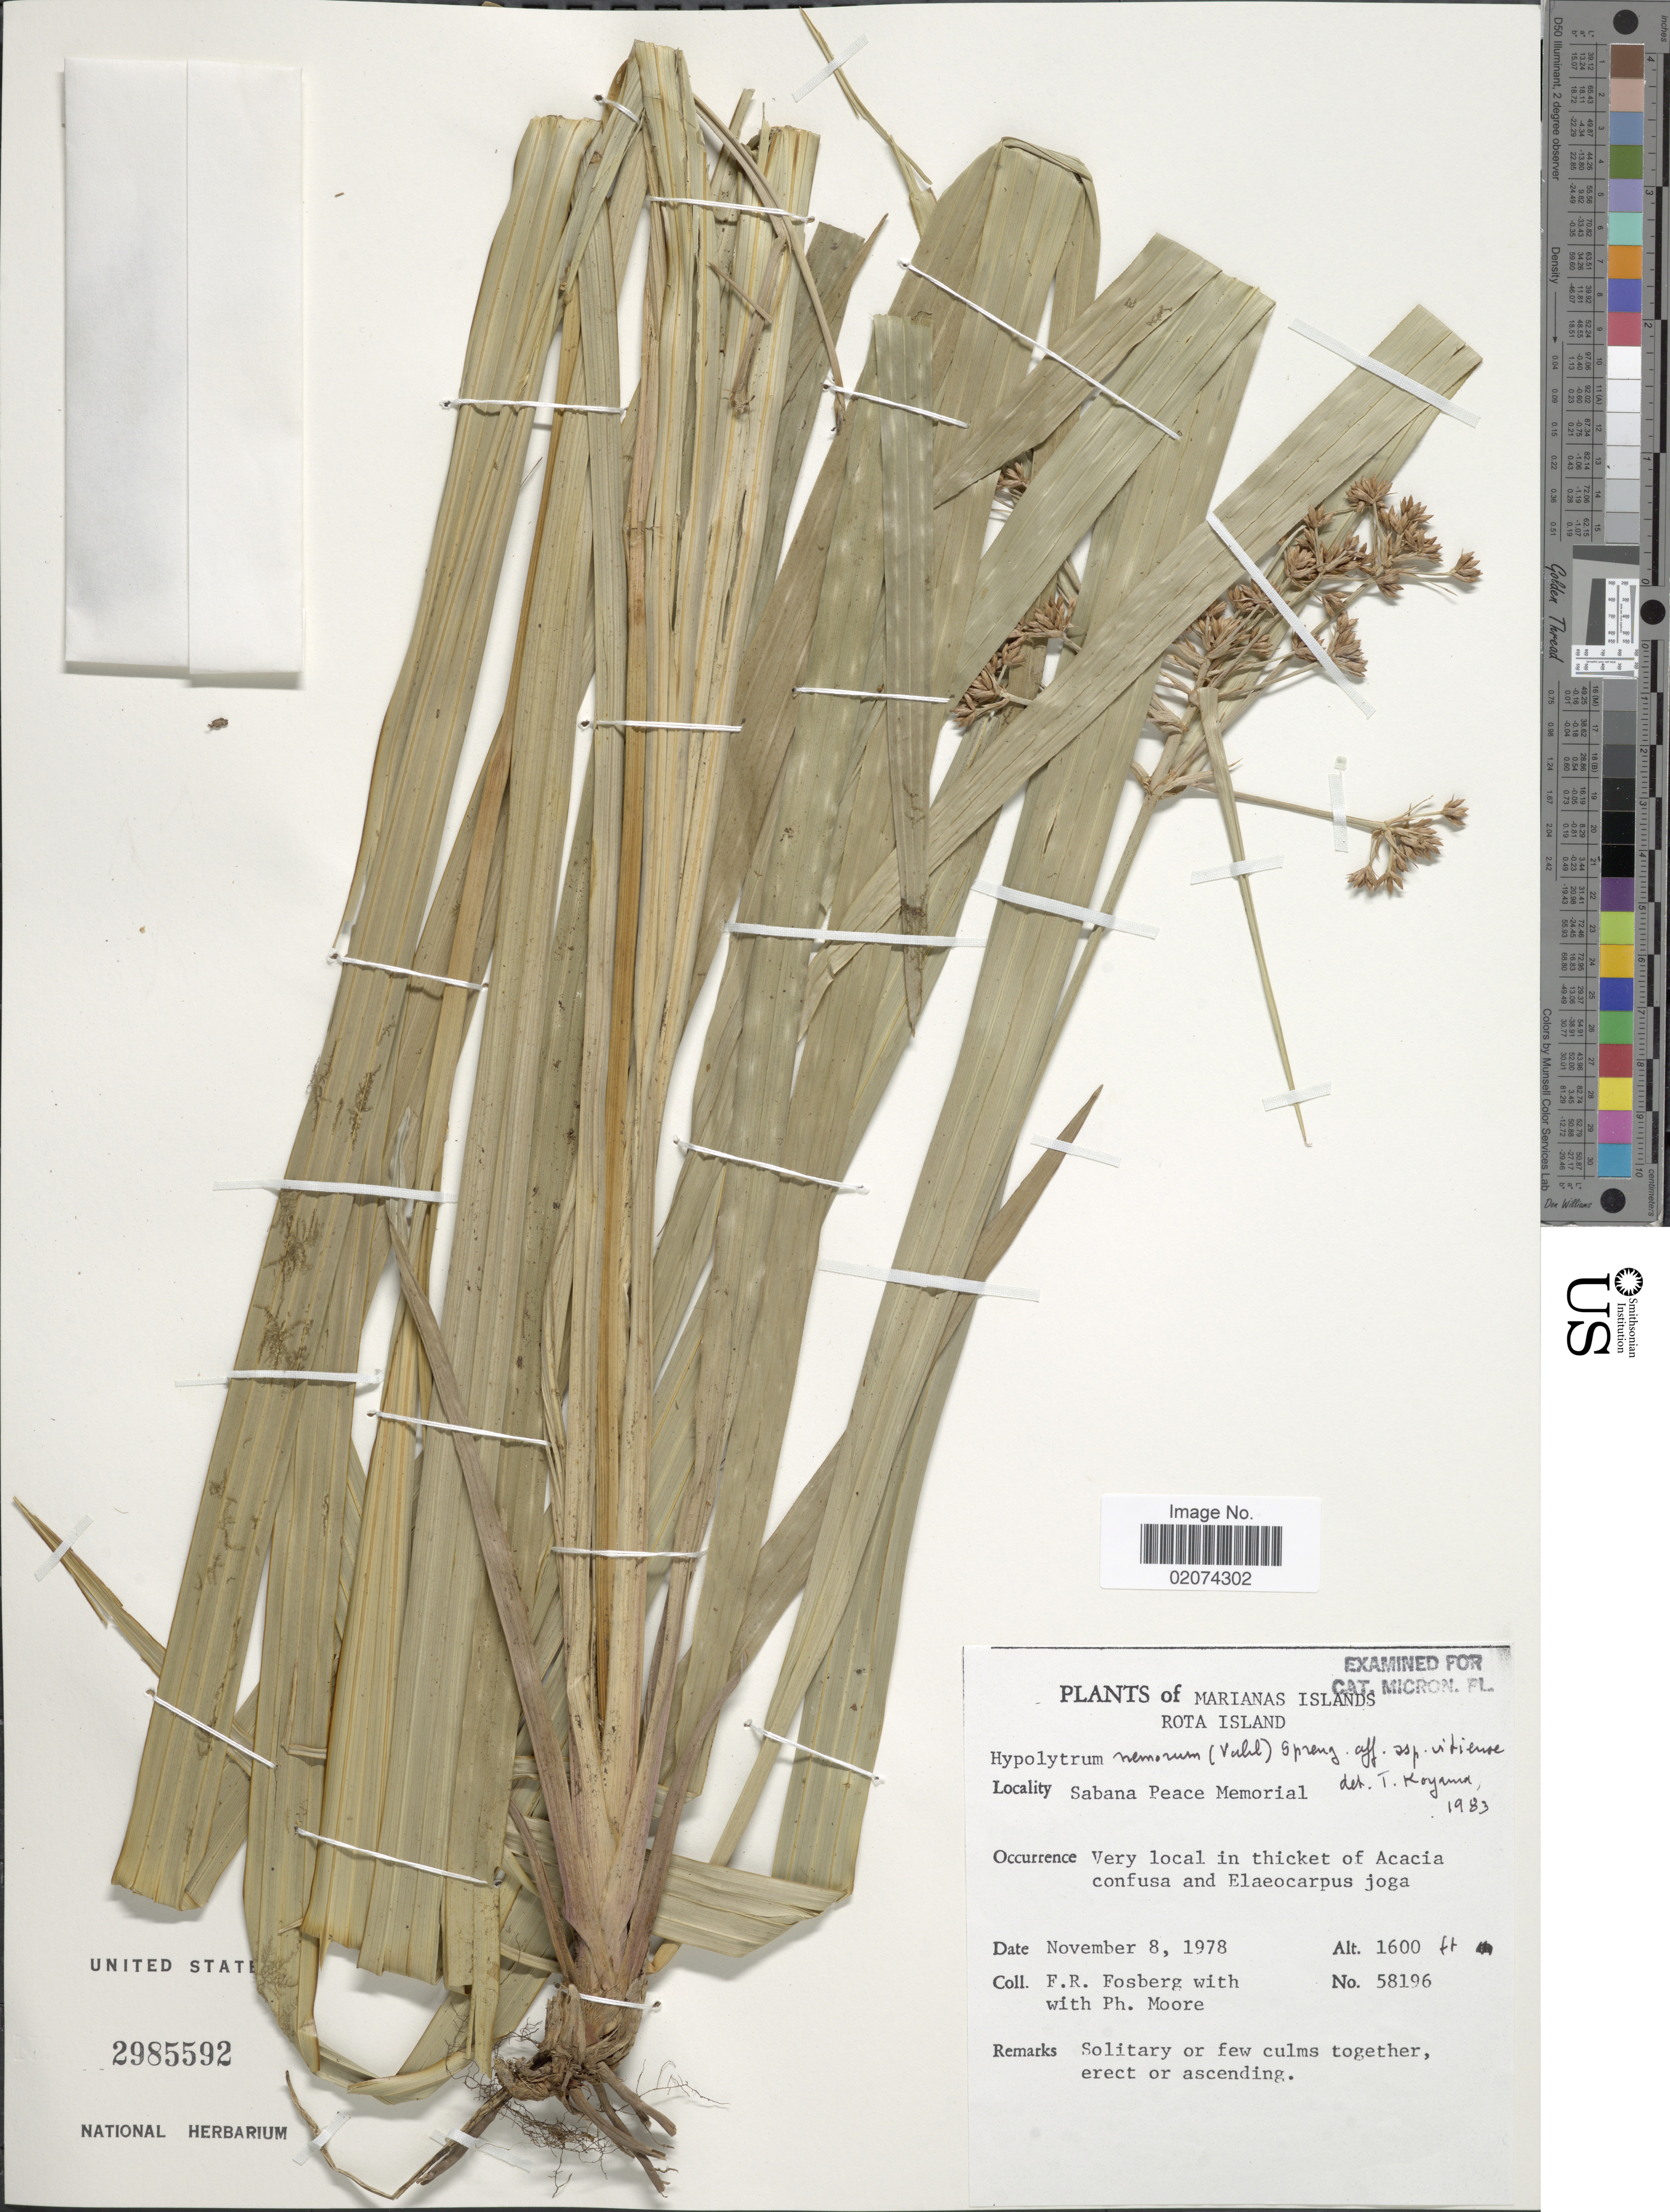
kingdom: Plantae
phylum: Tracheophyta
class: Liliopsida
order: Poales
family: Cyperaceae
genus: Hypolytrum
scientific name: Hypolytrum nemorum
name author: (Vahl) Spreng.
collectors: F. R. Fosberg & P. Moore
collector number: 58196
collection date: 1978-11-08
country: Northern Mariana Islands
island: Rota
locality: Rota Island. Sabana Peace Memoral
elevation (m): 488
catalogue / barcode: US 2985592